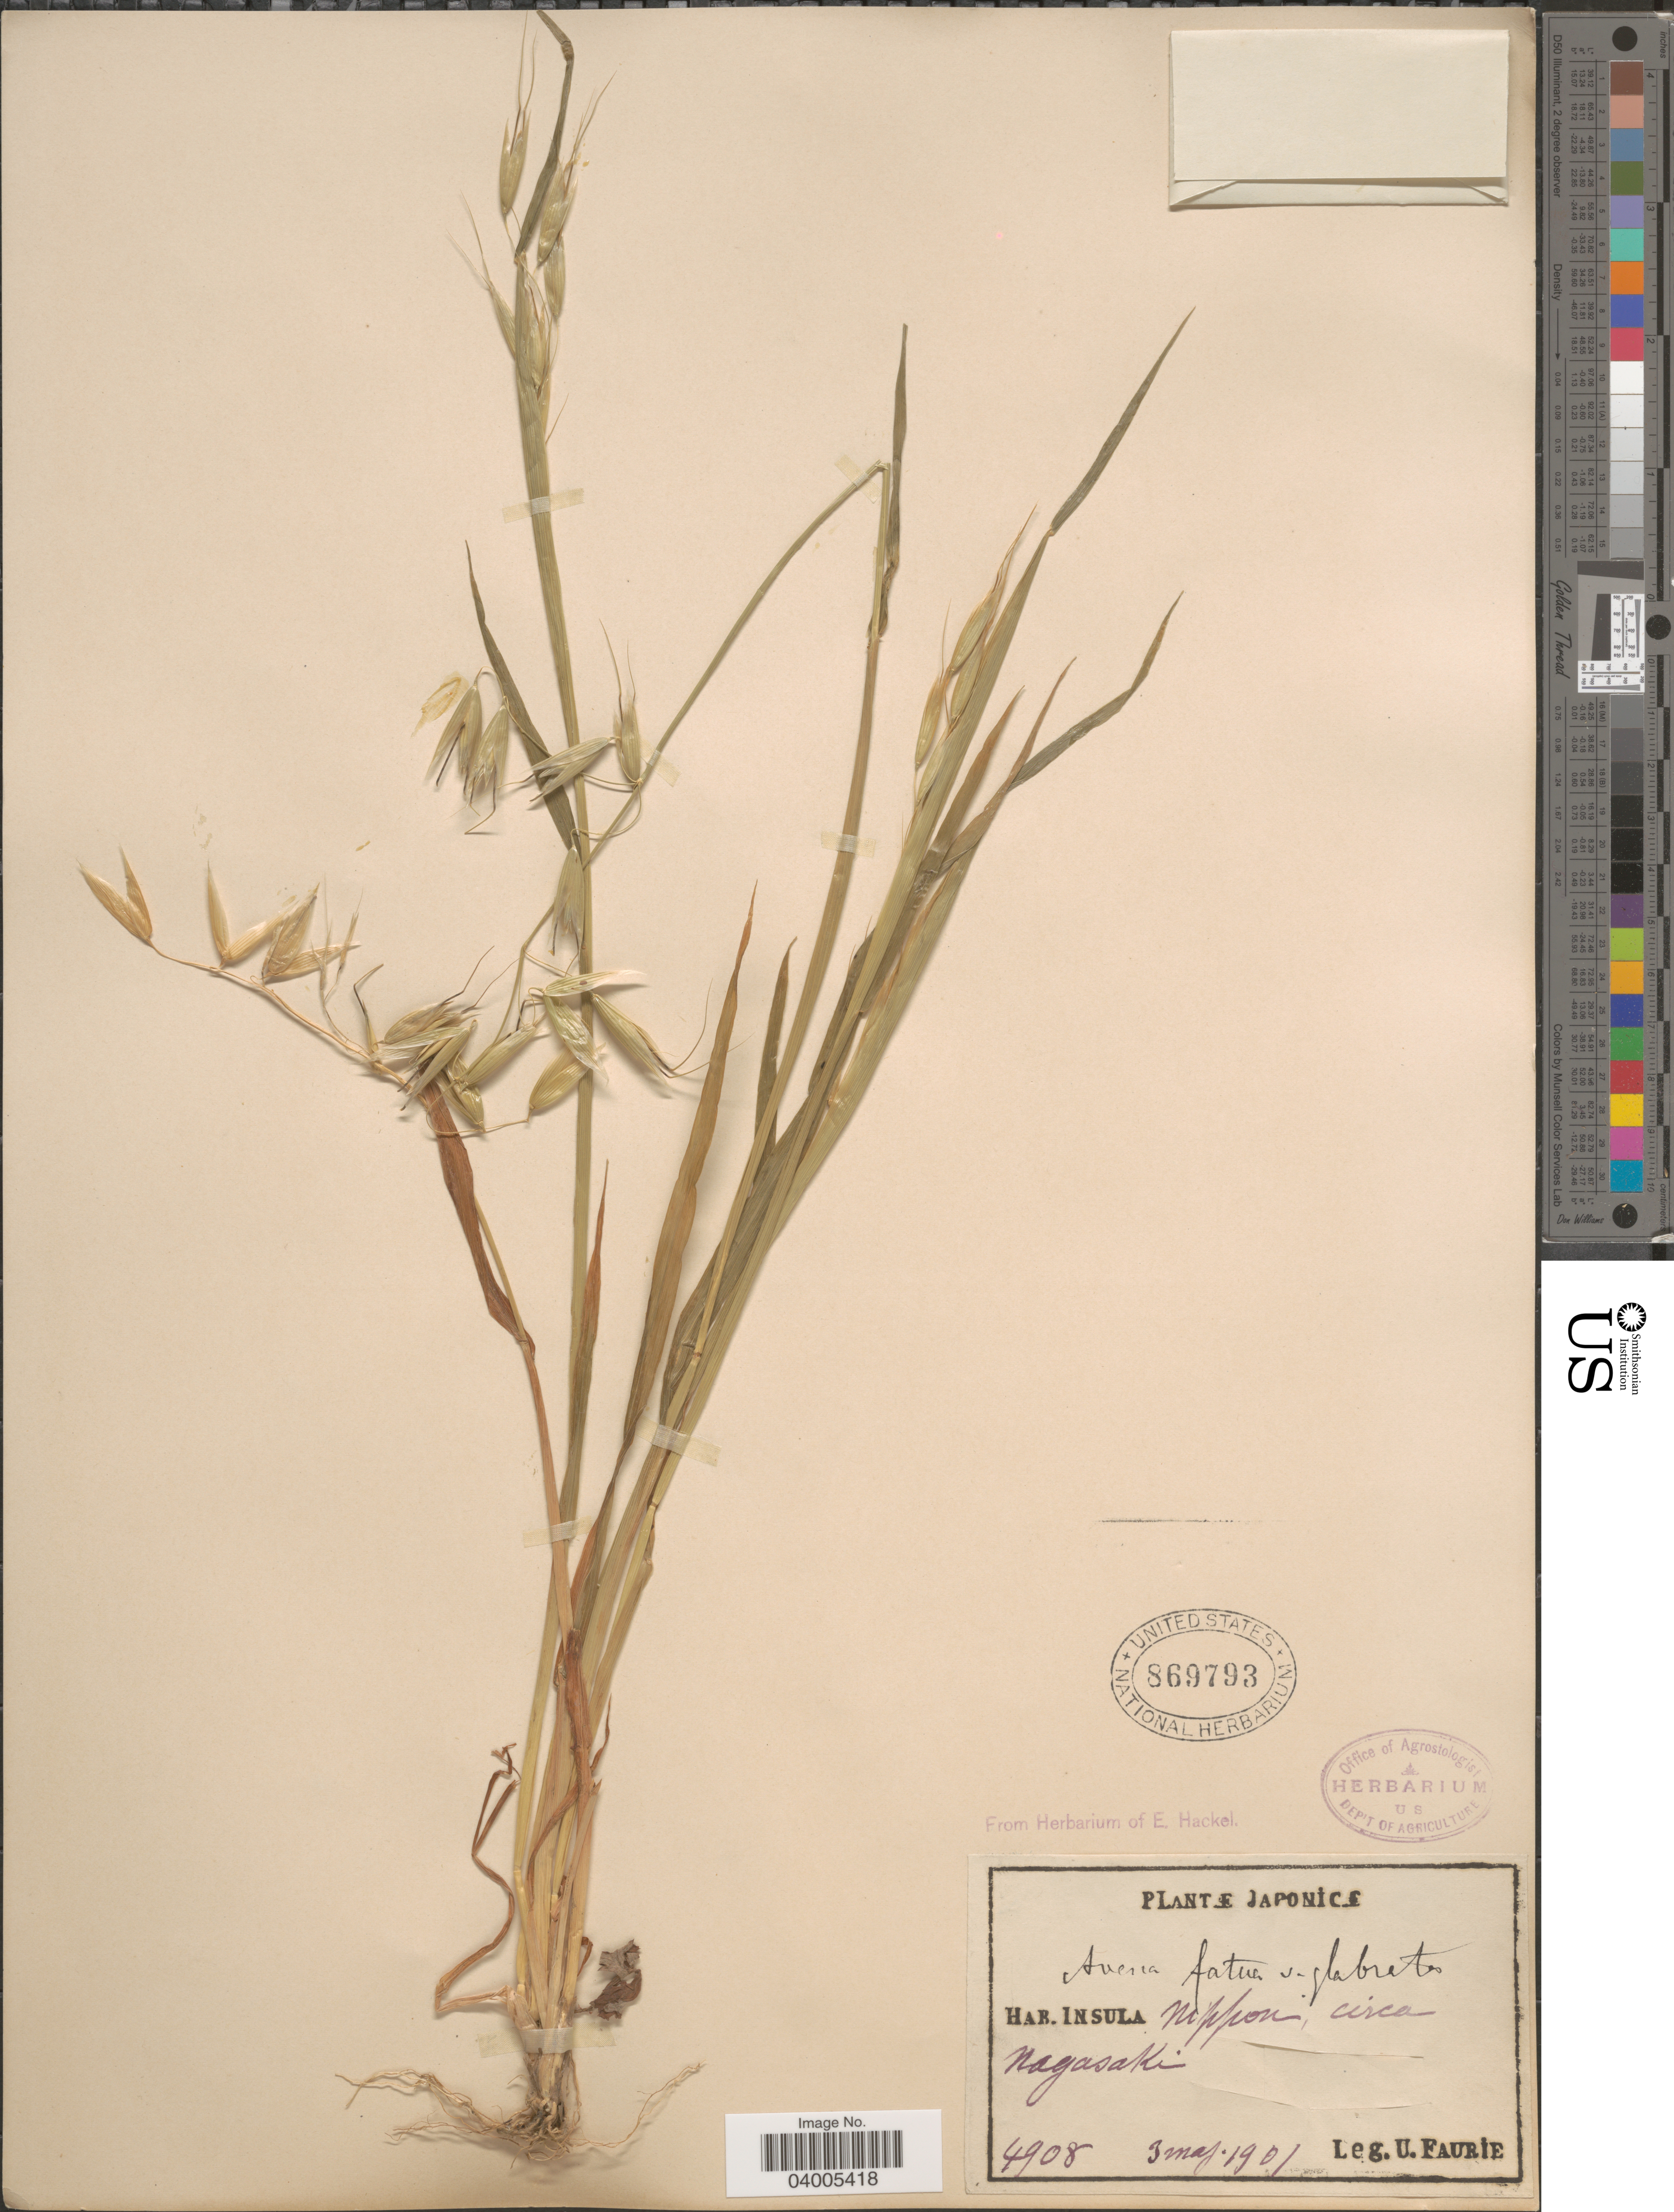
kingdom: Plantae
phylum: Tracheophyta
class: Liliopsida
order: Poales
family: Poaceae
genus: Avena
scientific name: Avena fatua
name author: L.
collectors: U. Faurie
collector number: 4908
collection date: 1901-05-03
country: Japan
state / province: Nagasaki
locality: Insula Nippon, circa Nagasaki.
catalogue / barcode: US 869793